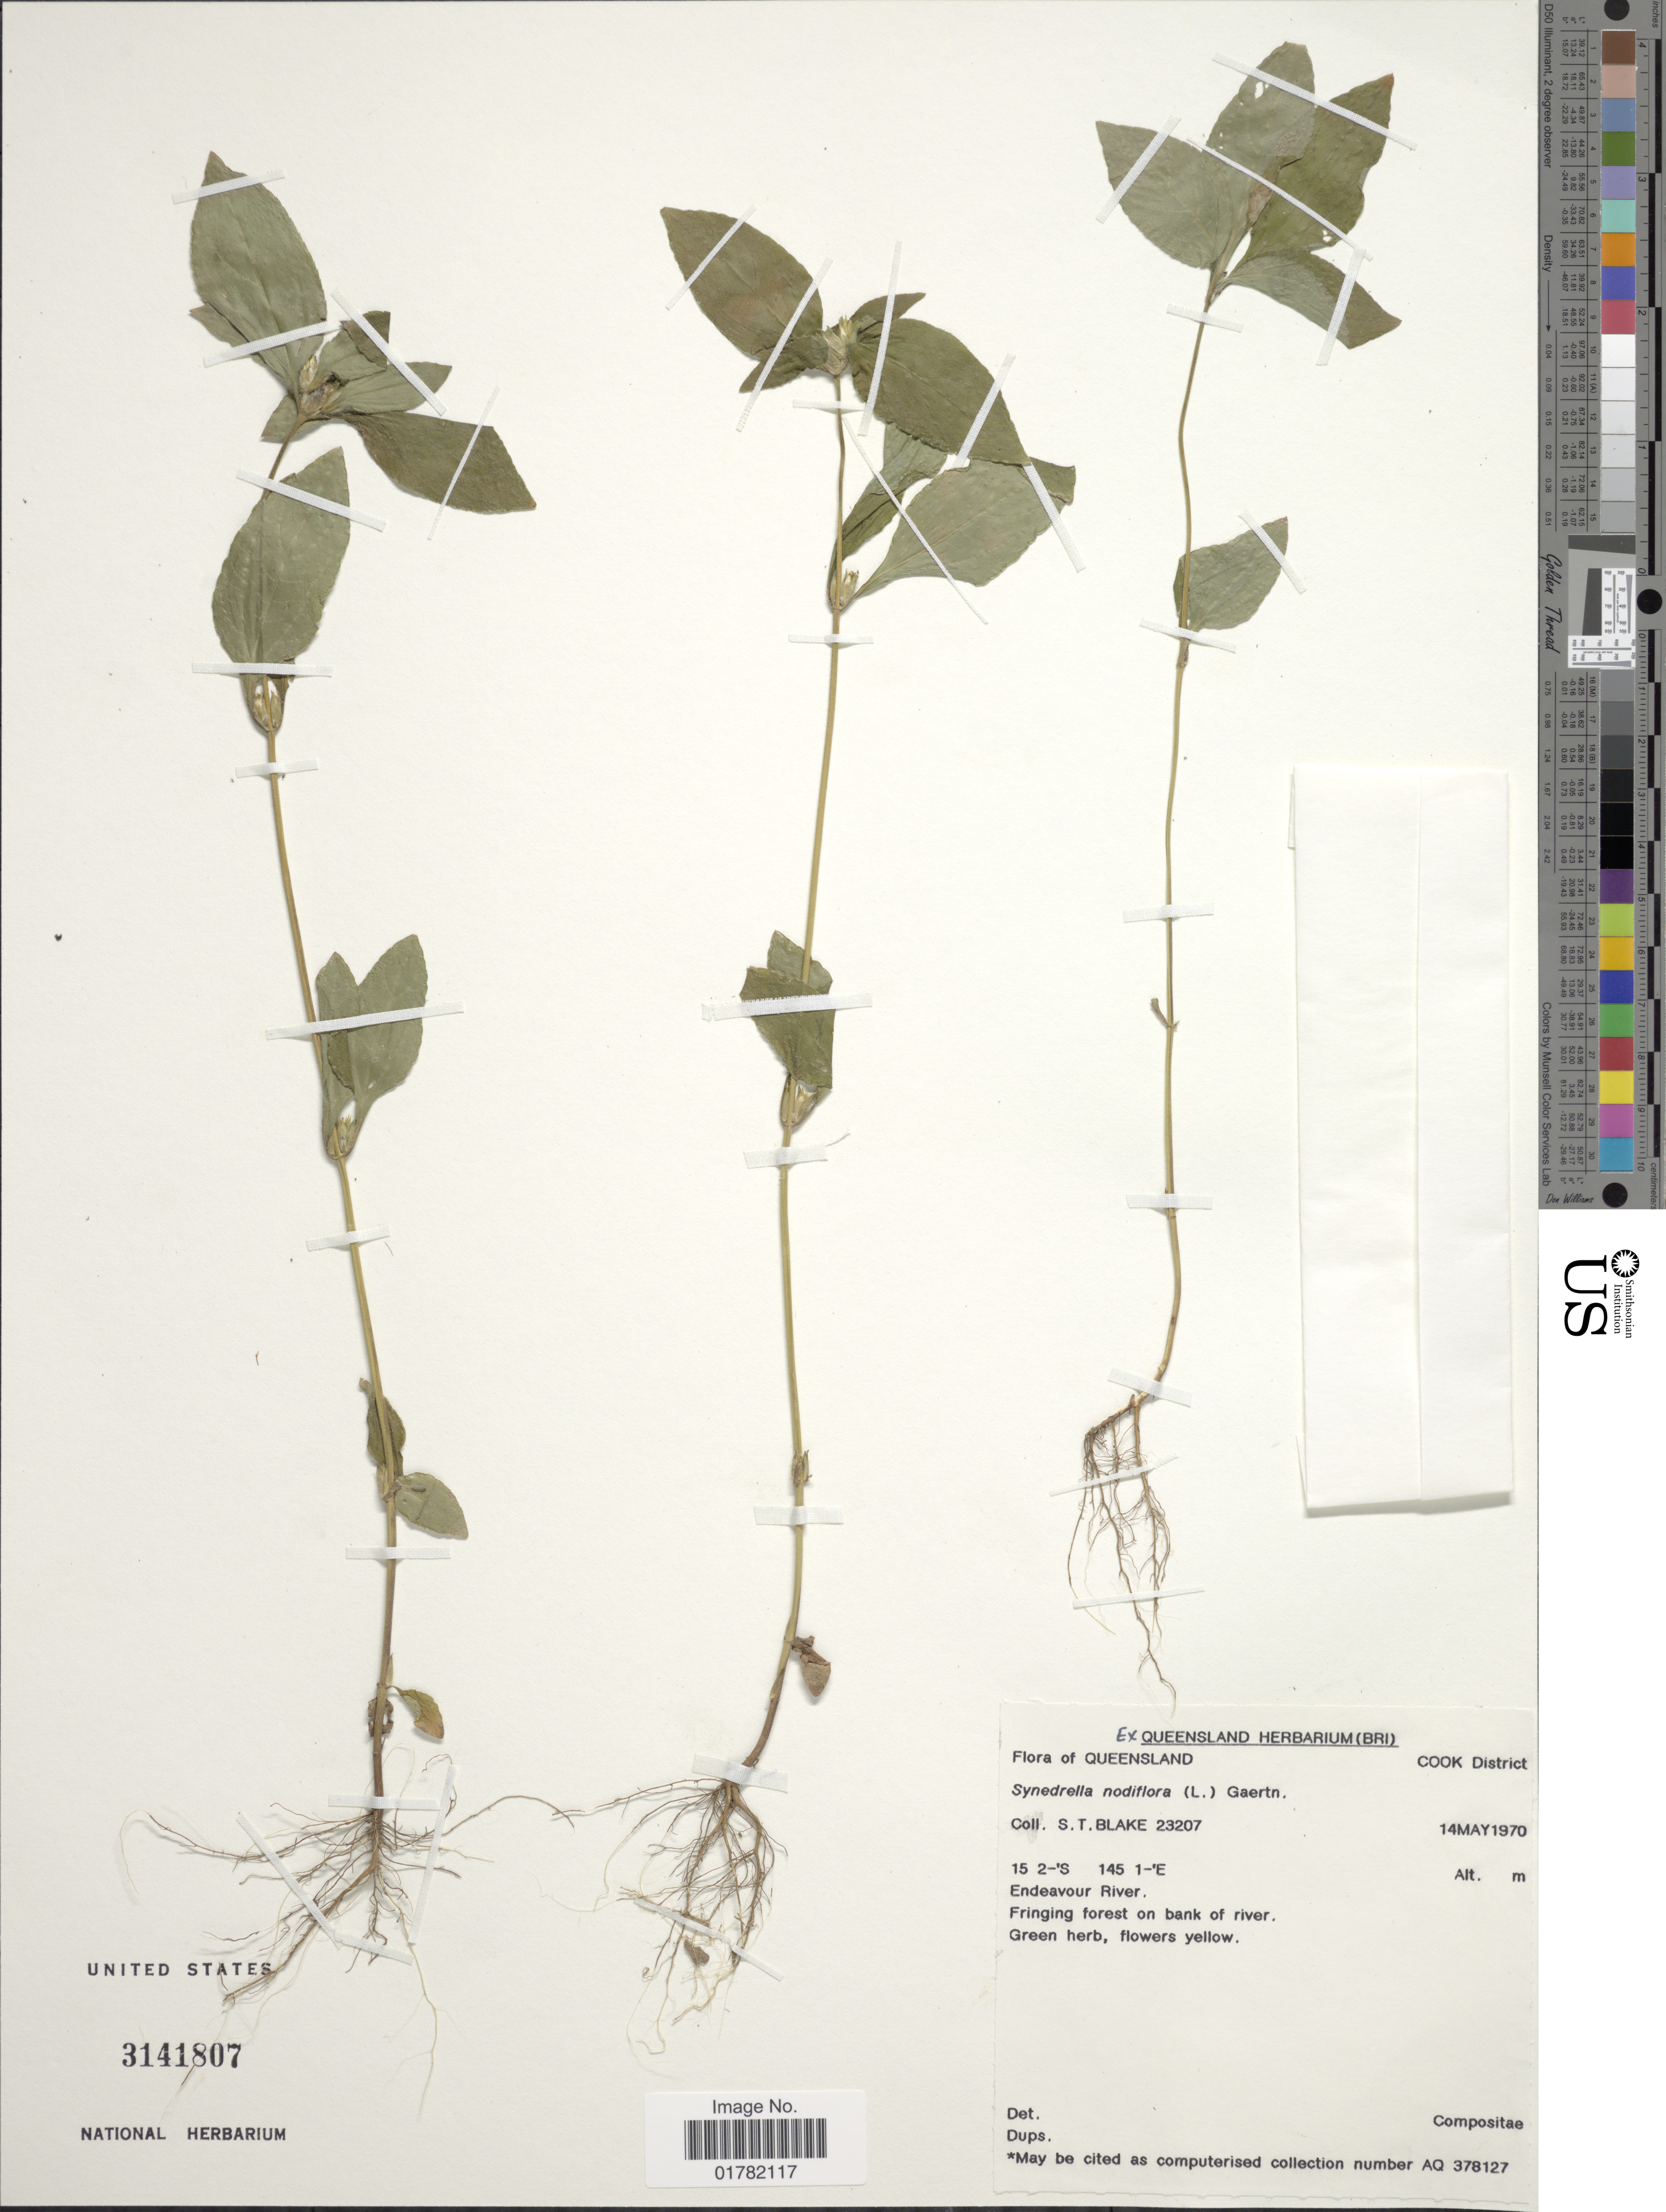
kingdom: Plantae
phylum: Tracheophyta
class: Magnoliopsida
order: Asterales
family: Asteraceae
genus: Synedrella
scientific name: Synedrella nodiflora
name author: (L.) Gaertn.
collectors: S. T. Blake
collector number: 23207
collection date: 1970-05-14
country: Australia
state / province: Queensland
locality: Cook District, Endeavour River, Fringin forest on bank of river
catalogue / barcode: US 3141807